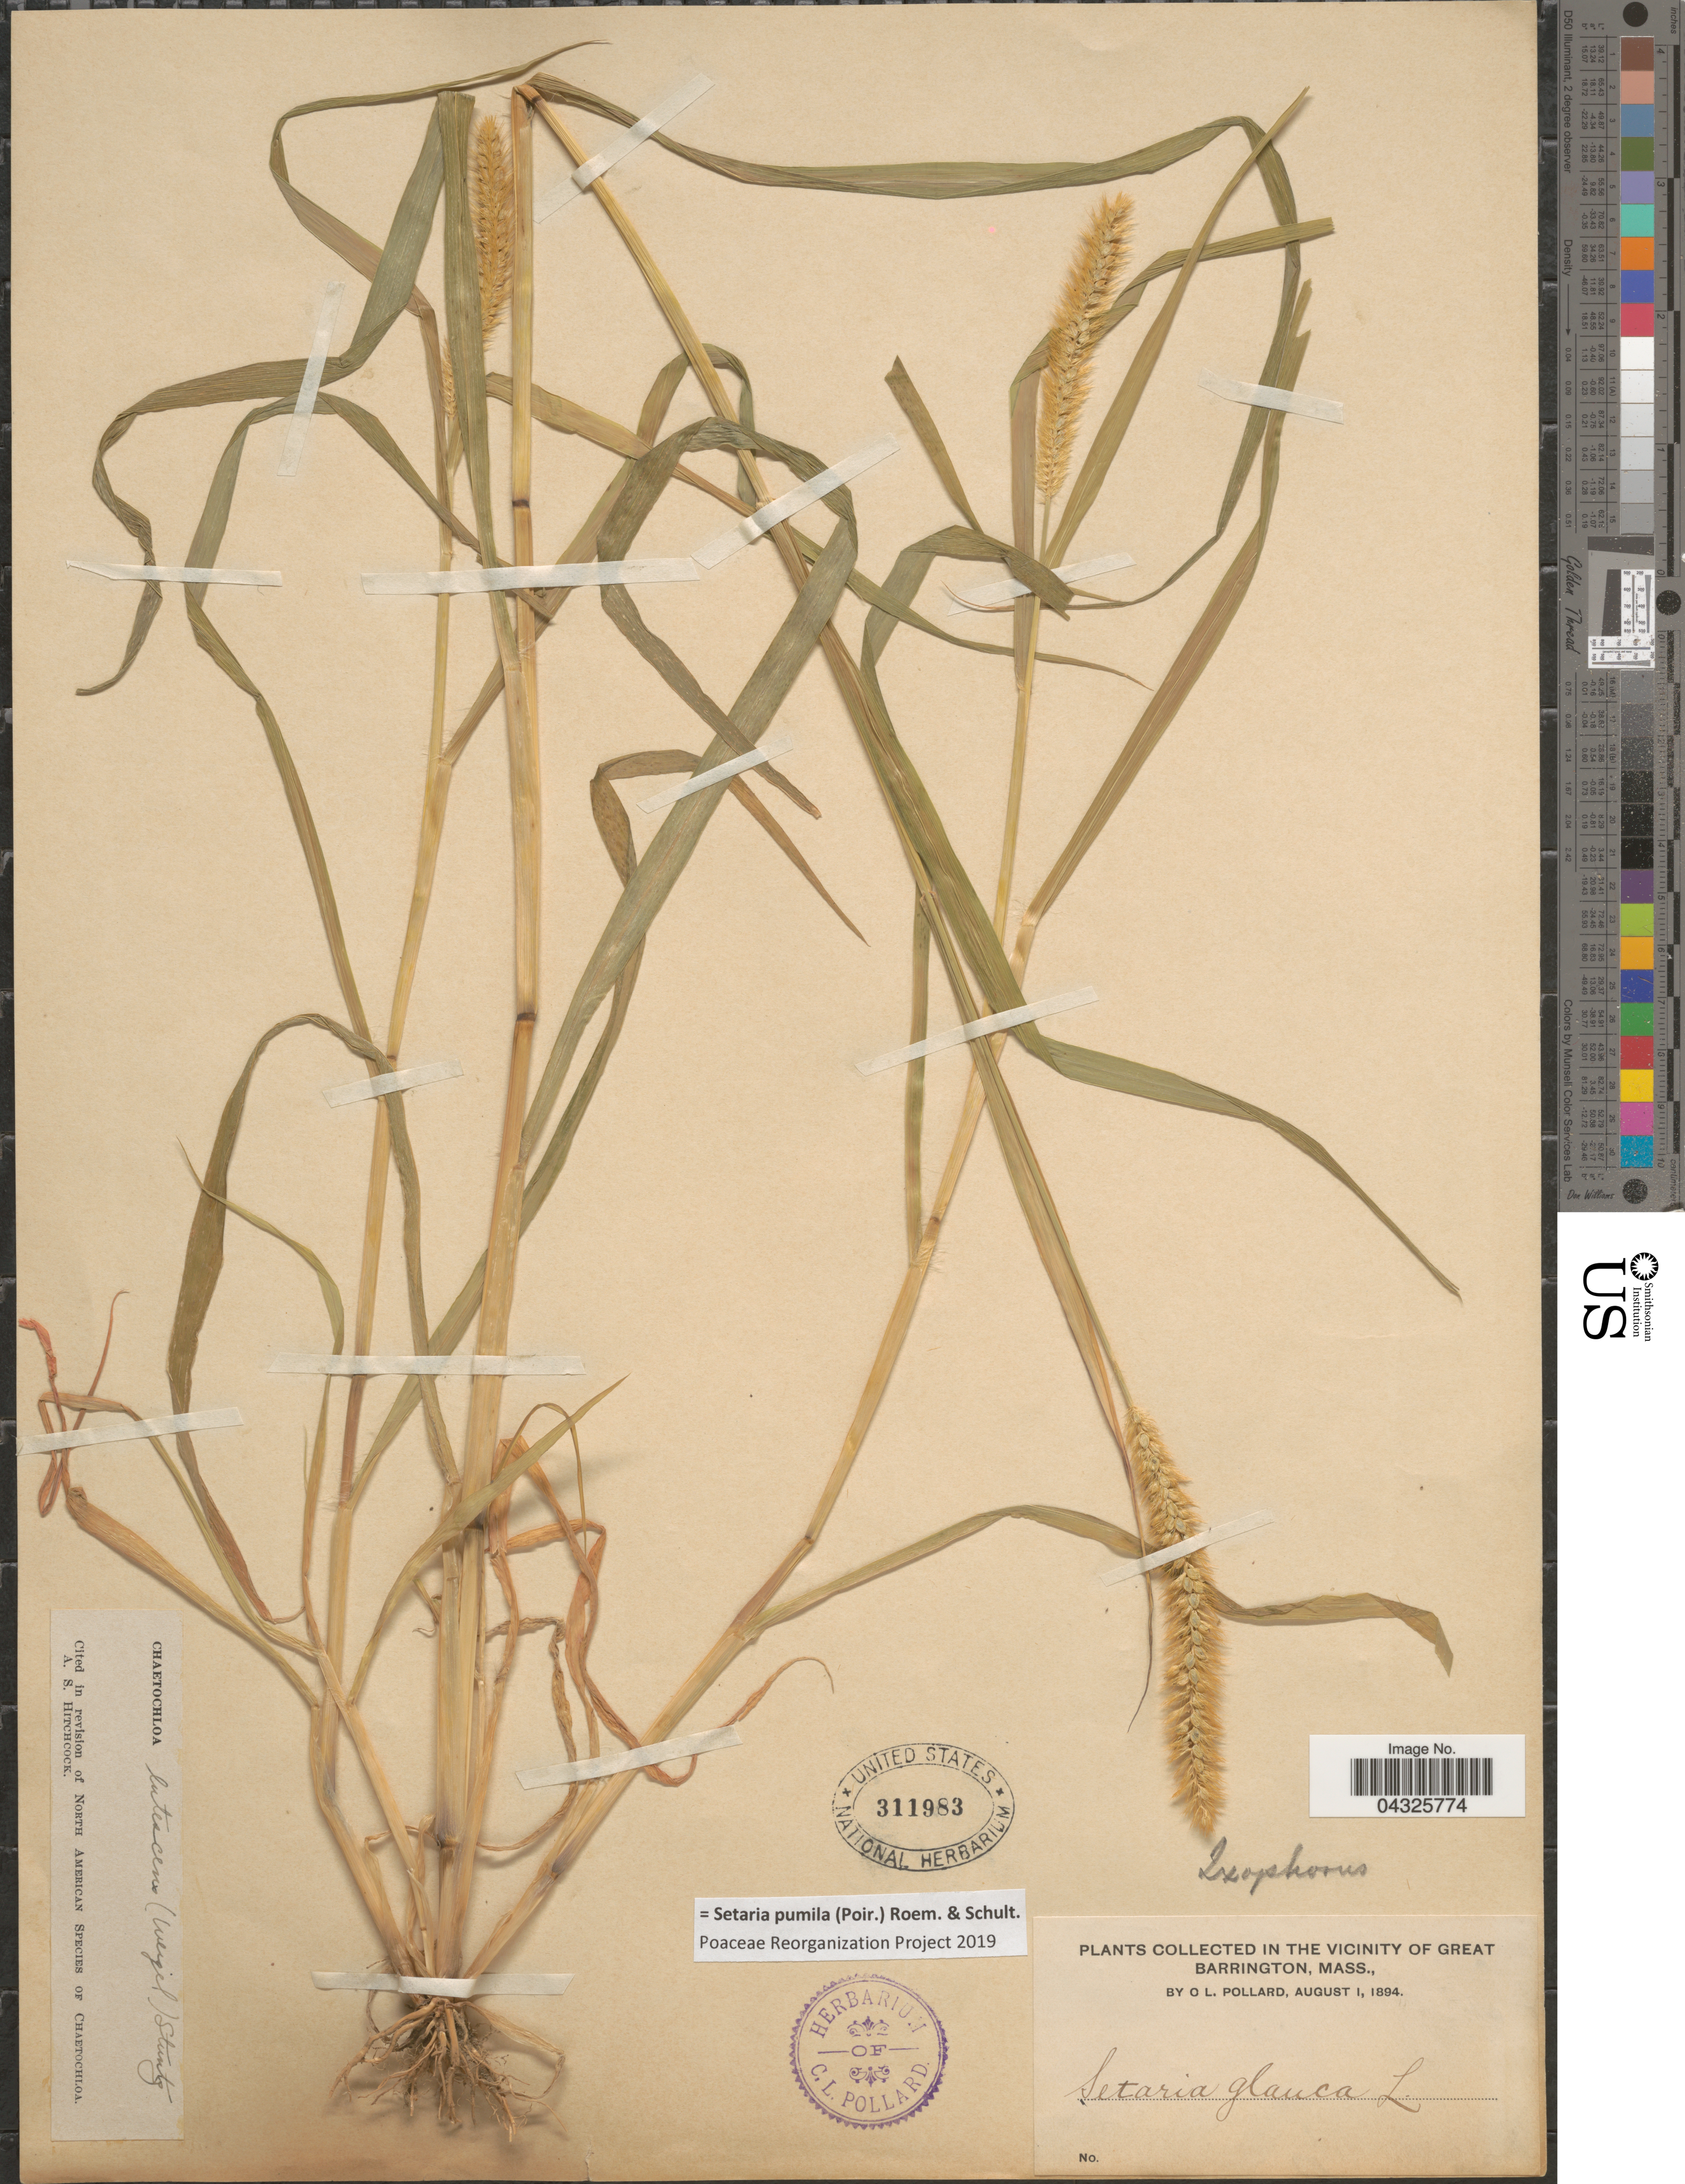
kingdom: Plantae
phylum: Tracheophyta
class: Liliopsida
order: Poales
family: Poaceae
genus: Setaria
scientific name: Setaria pumila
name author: (Poir.) Roem. & Schult.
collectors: C. L. Pollard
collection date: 1894-08-01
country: United States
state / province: Massachusetts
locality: In the Vicinity of Great Barrington.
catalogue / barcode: US 311983